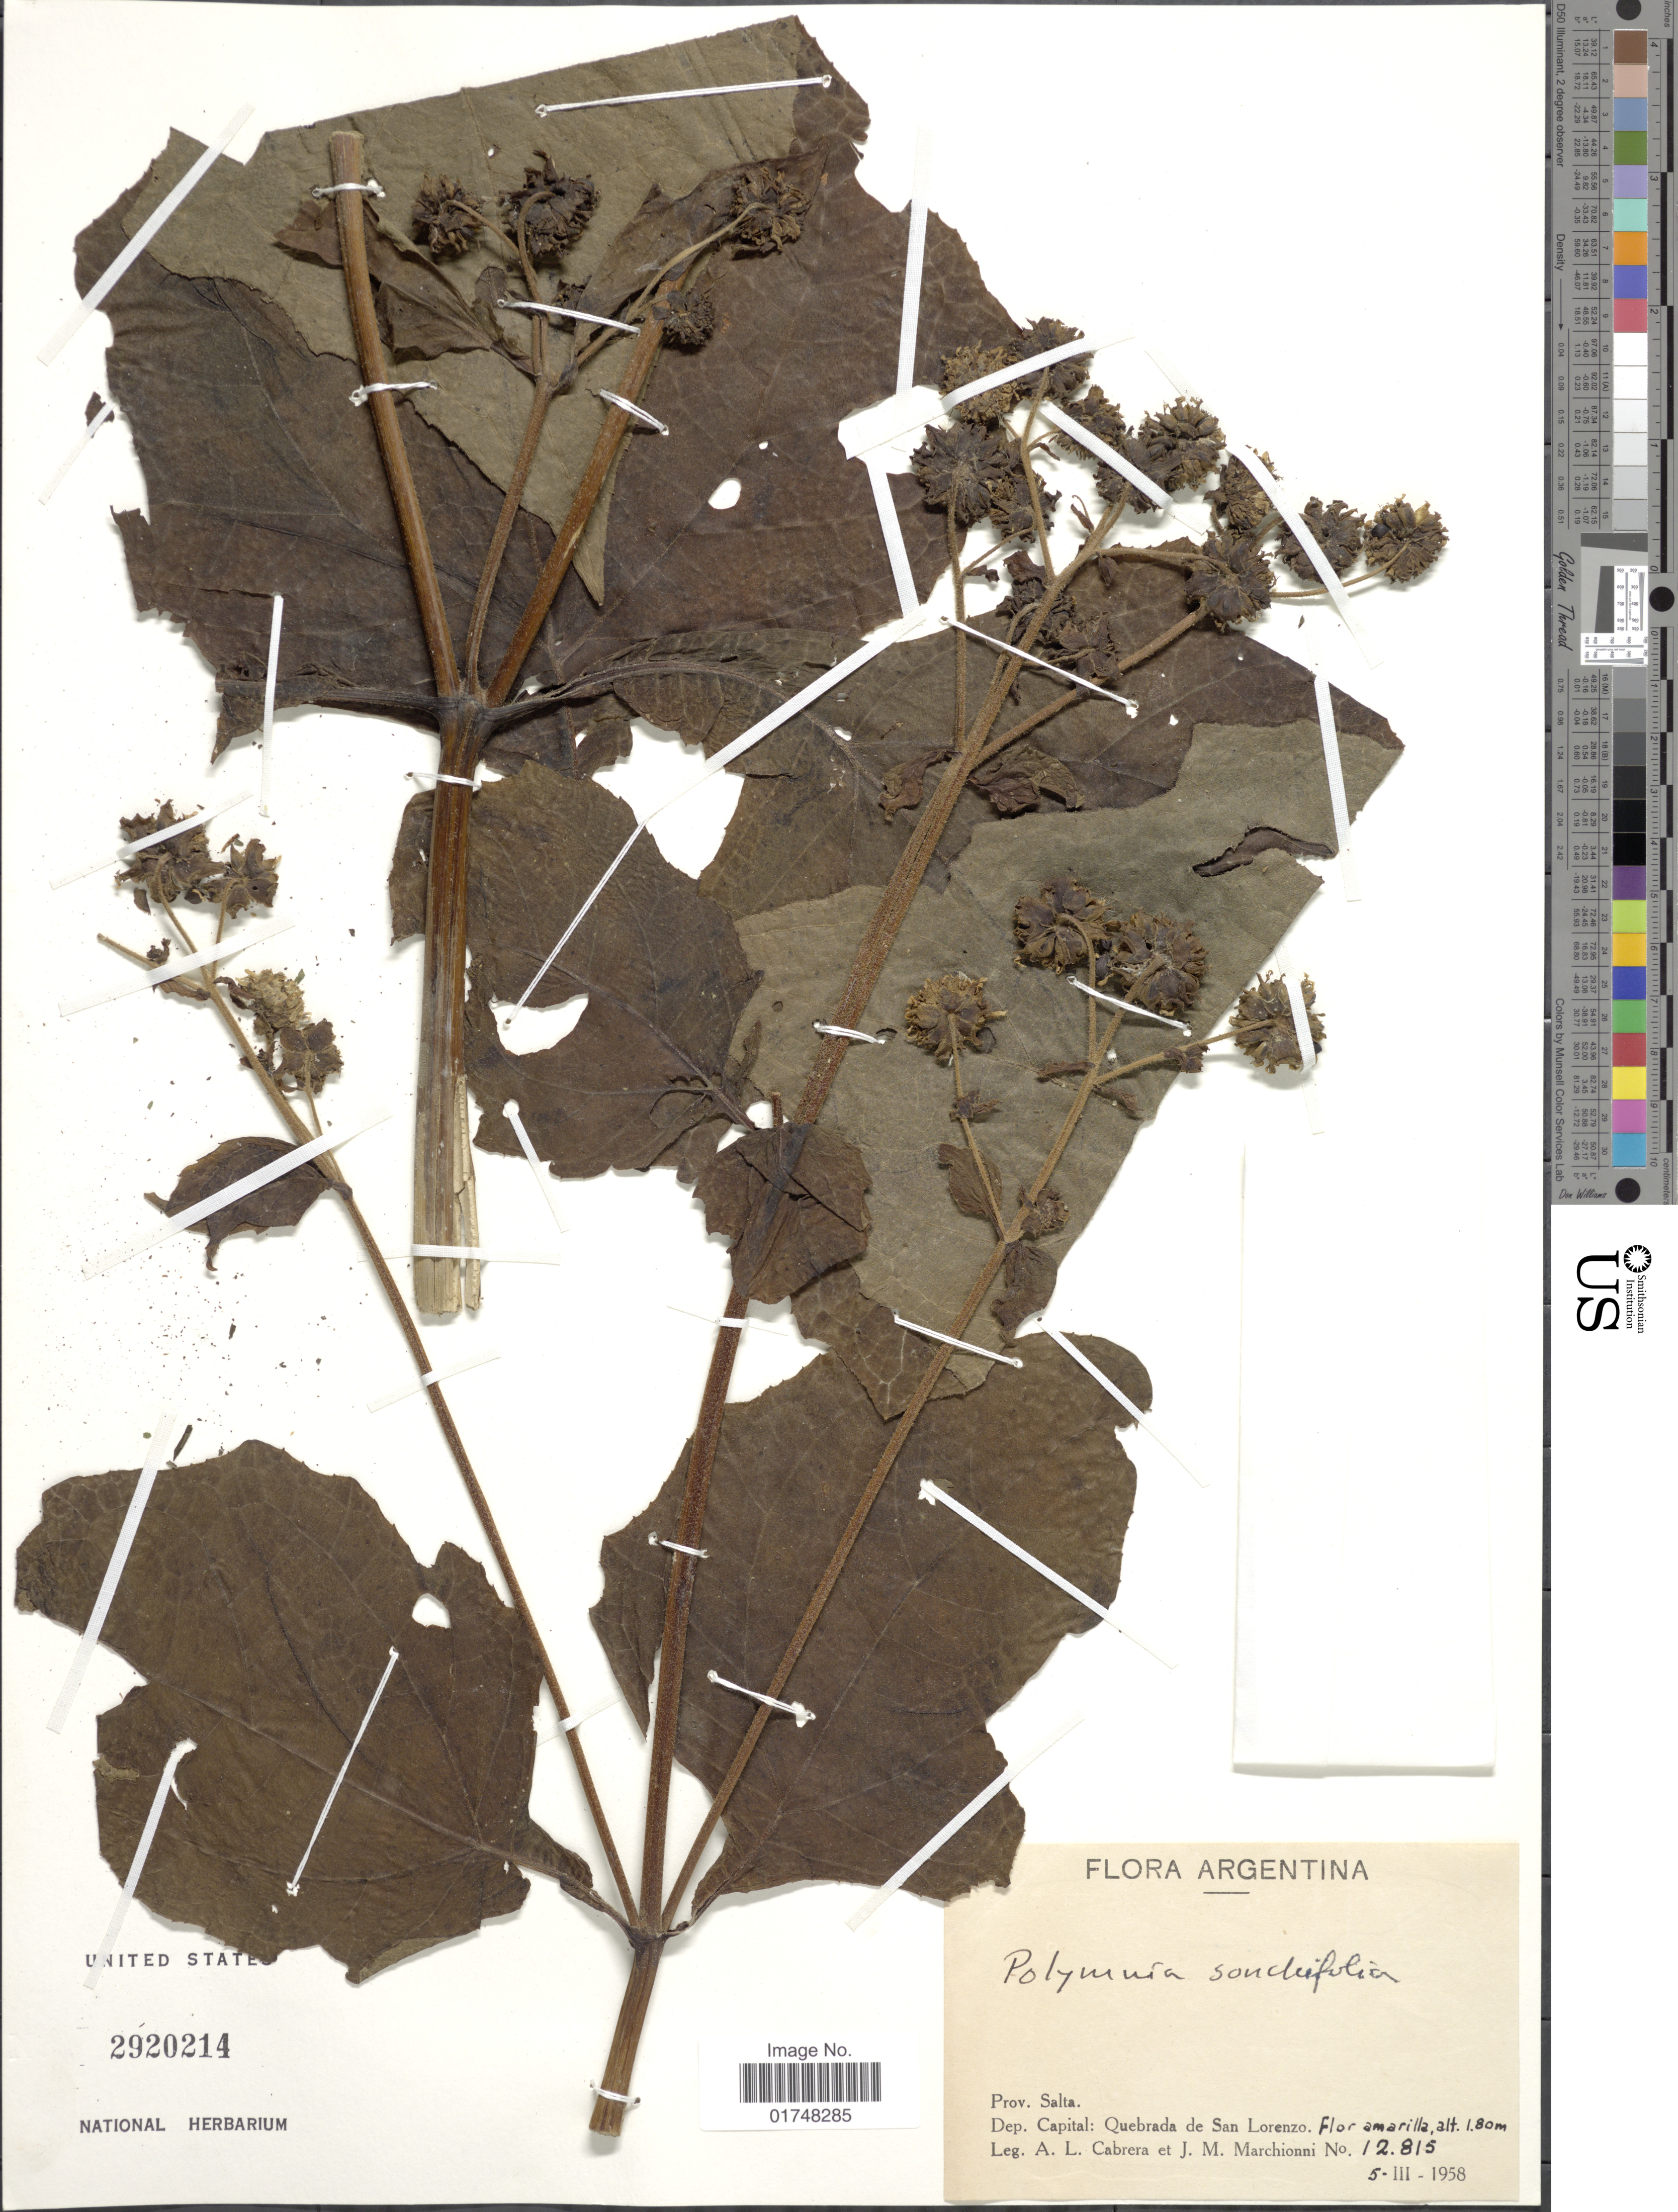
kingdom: Plantae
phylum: Tracheophyta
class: Magnoliopsida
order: Asterales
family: Asteraceae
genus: Smallanthus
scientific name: Smallanthus connatus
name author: (Spreng.) H. Rob.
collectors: A. L. Cabrera & J. Marchionni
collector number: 12815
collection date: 1958-03-05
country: Argentina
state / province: Salta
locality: Dep. Capital, Quebrada de San Lorenzo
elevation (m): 1.8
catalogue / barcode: US 2920214